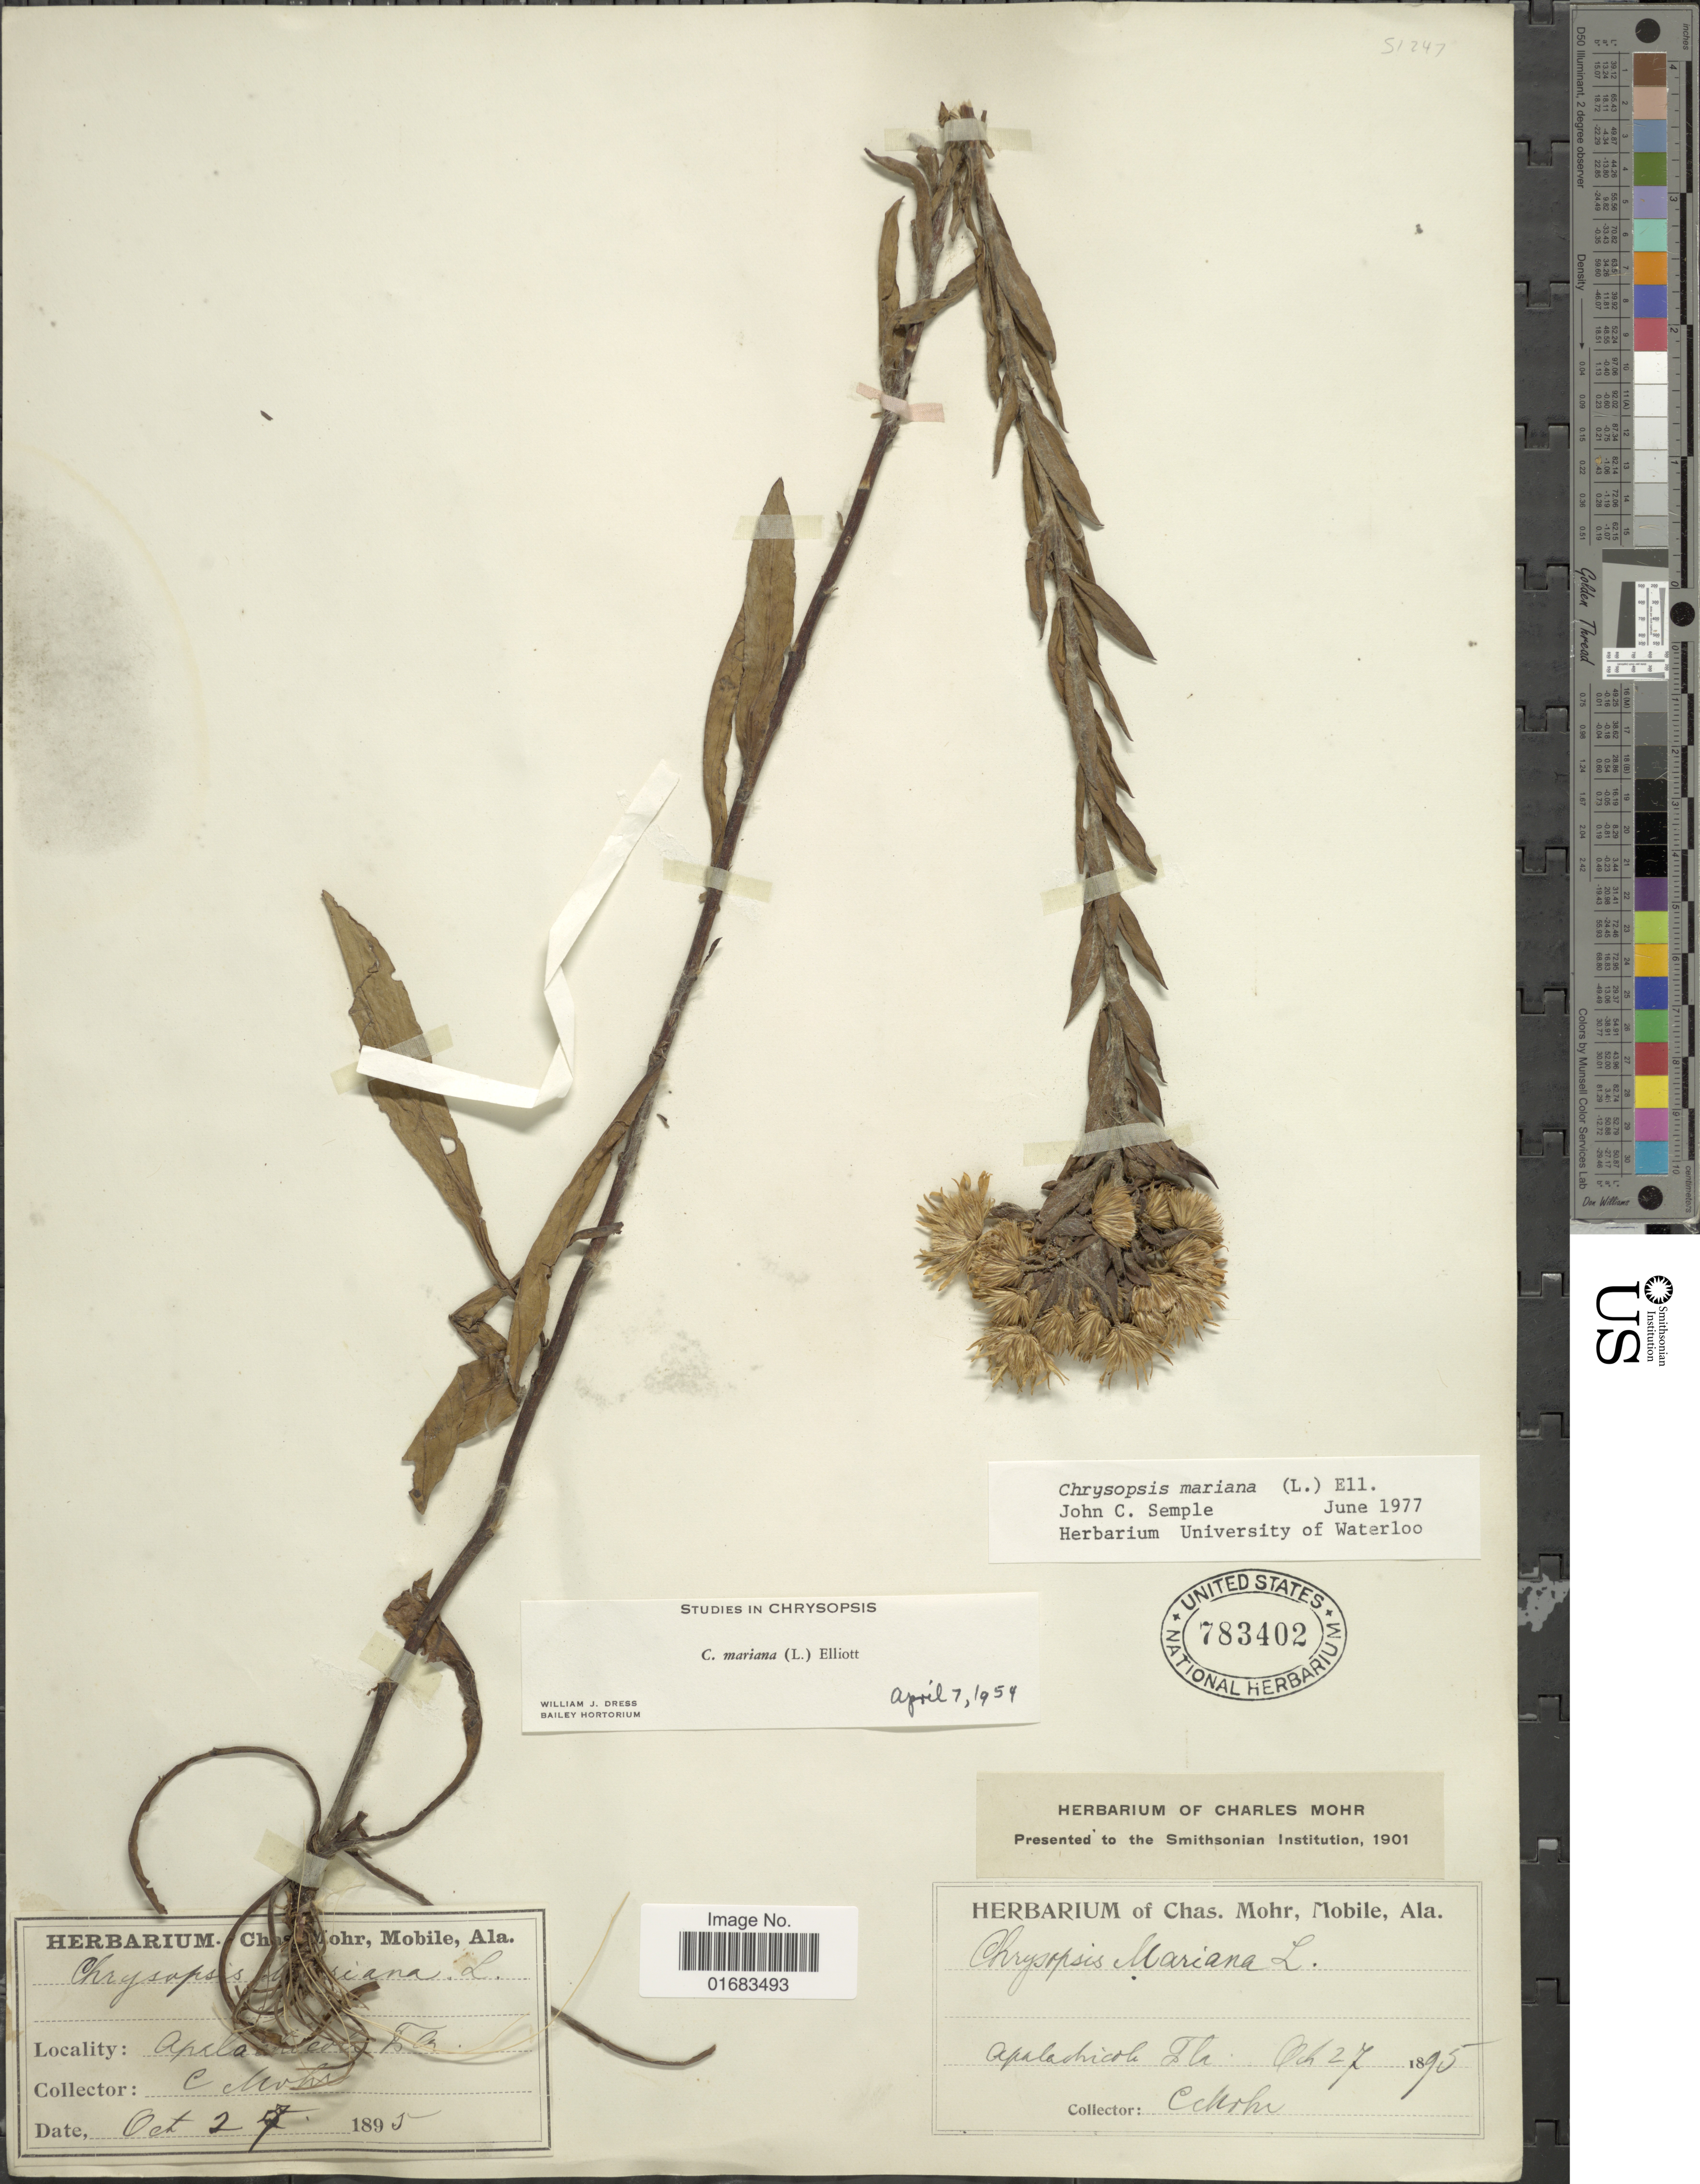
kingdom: Plantae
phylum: Tracheophyta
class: Magnoliopsida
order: Asterales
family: Asteraceae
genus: Chrysopsis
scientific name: Chrysopsis mariana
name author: (L.) Elliott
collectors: C. T. Mohr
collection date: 1895-10-27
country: United States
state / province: Florida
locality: Apalachicola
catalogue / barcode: US 783402